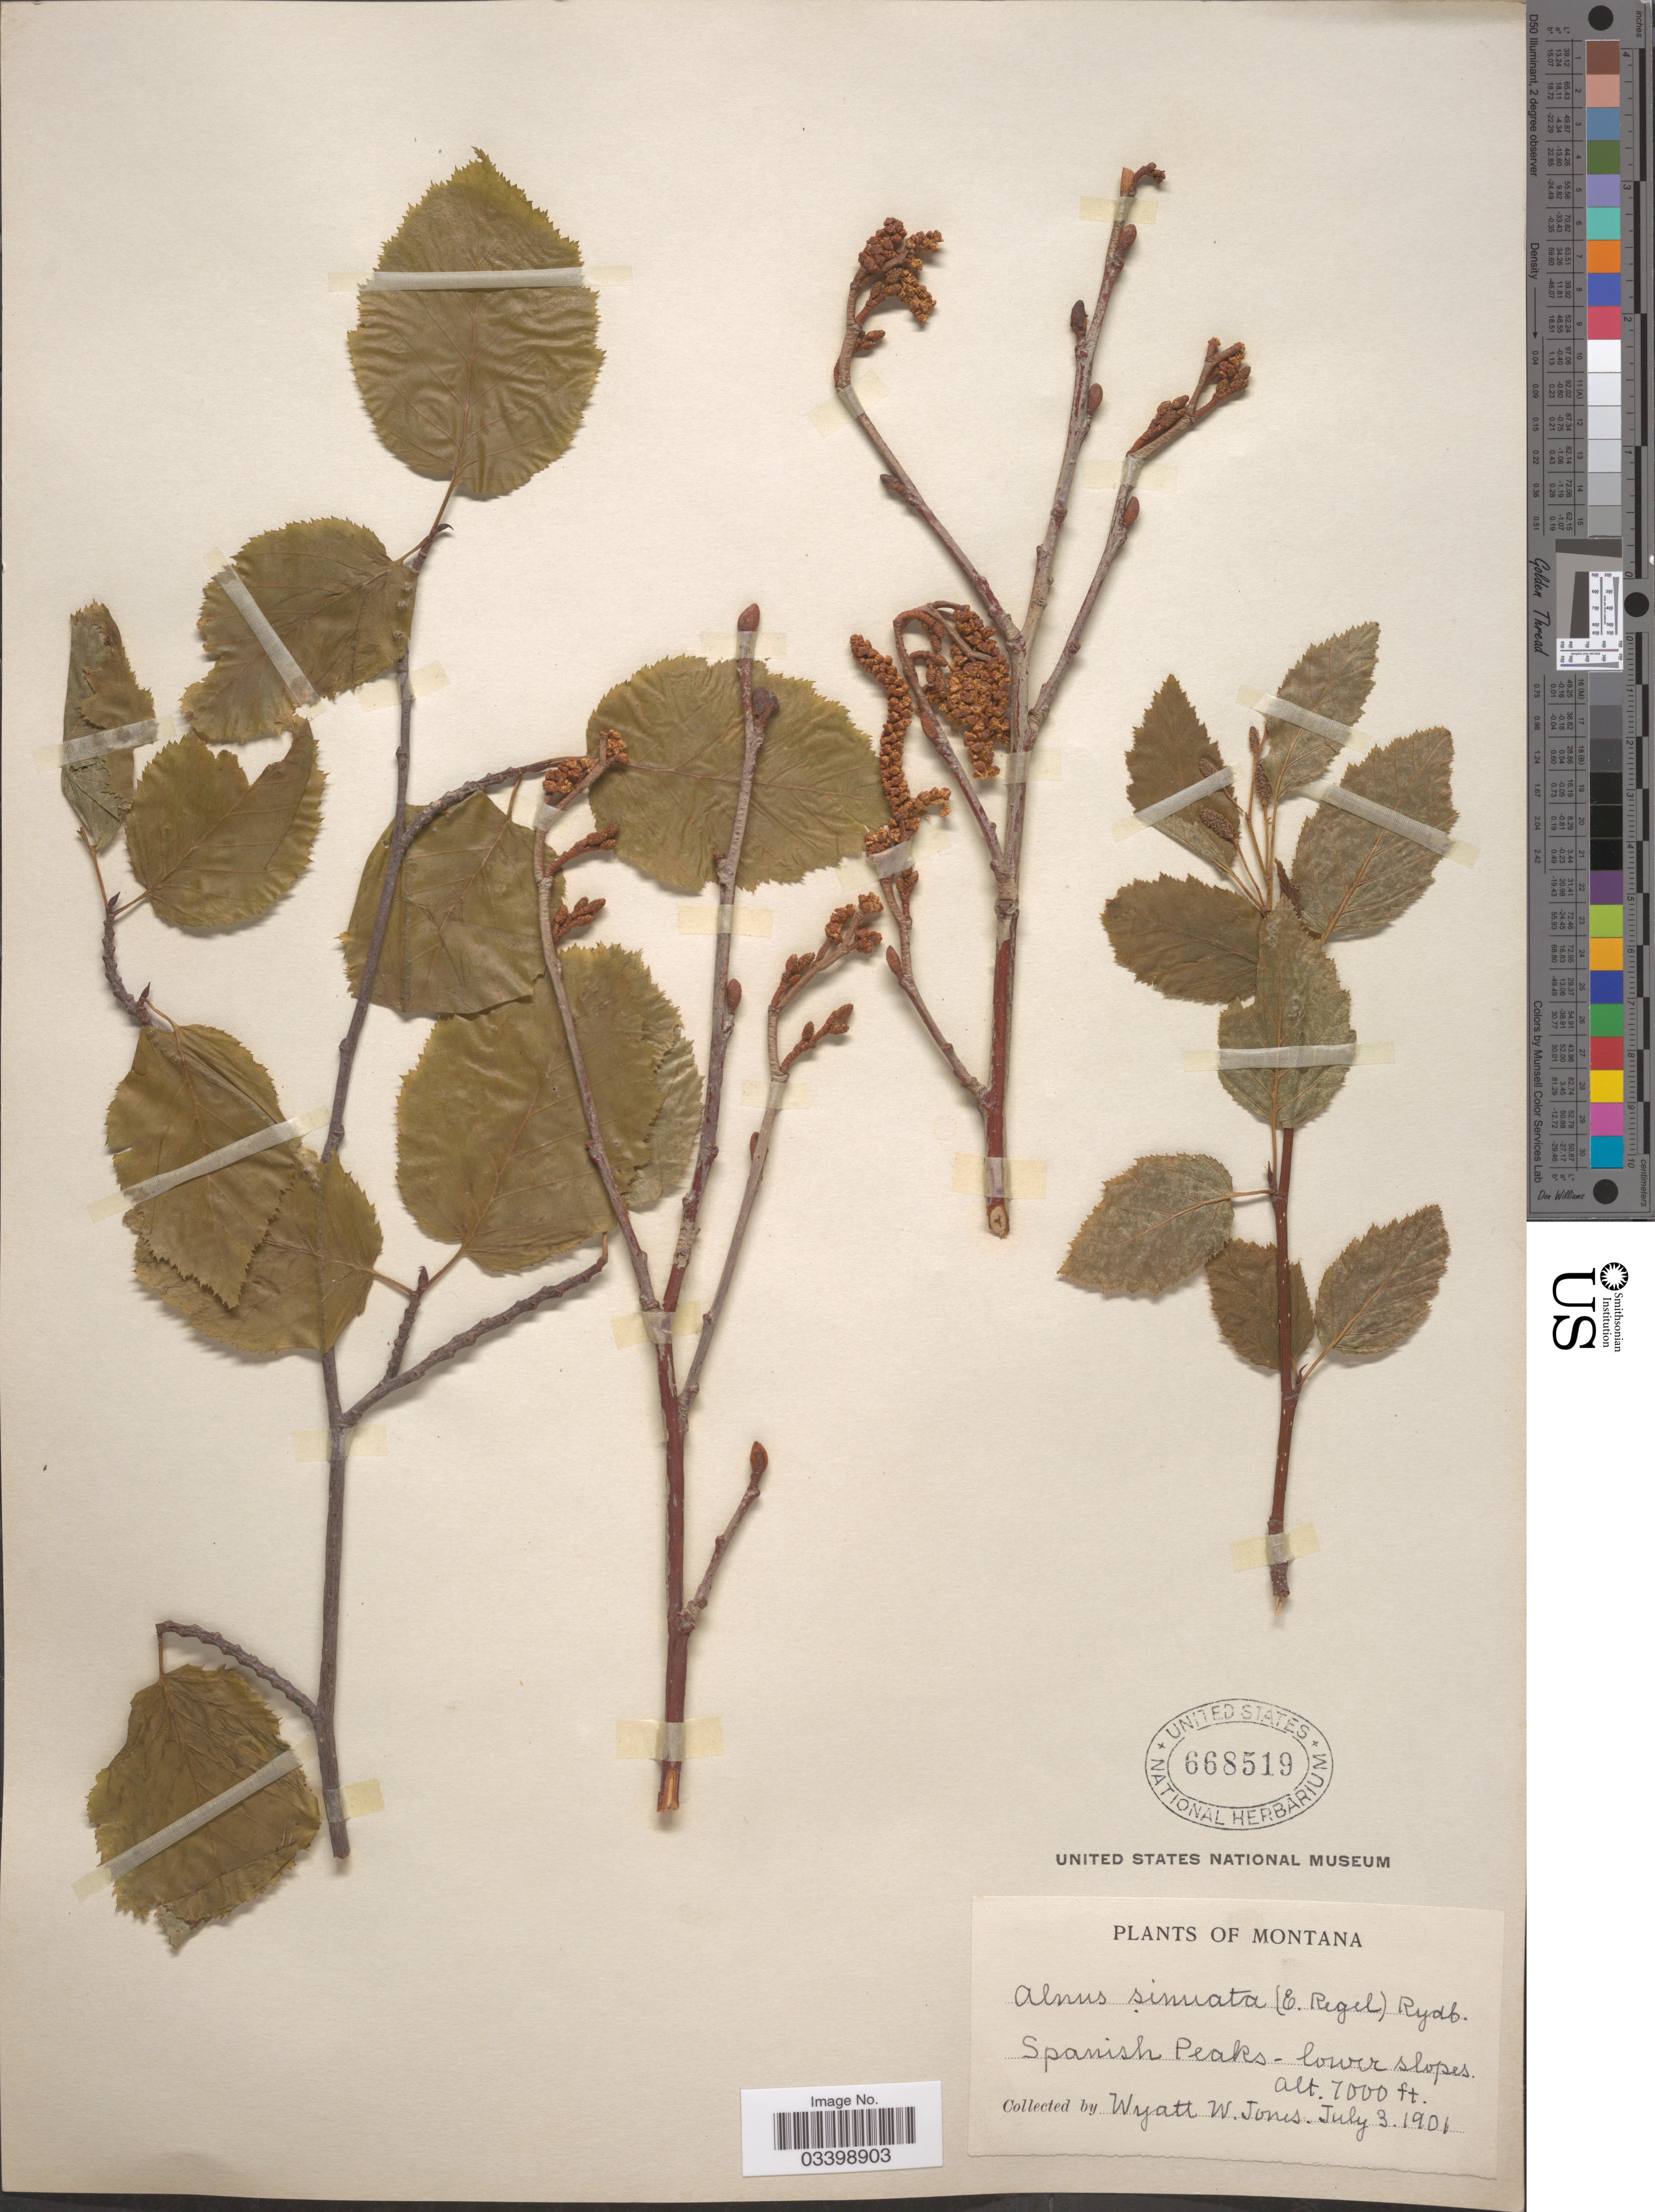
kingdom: Plantae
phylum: Tracheophyta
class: Magnoliopsida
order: Fagales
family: Betulaceae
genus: Alnus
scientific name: Alnus viridis subsp. sinuata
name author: Regel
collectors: W. W. Jones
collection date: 1901-07-03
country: United States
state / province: Montana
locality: Spanish Peaks-lower slopes.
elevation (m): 2134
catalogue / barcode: US 668519